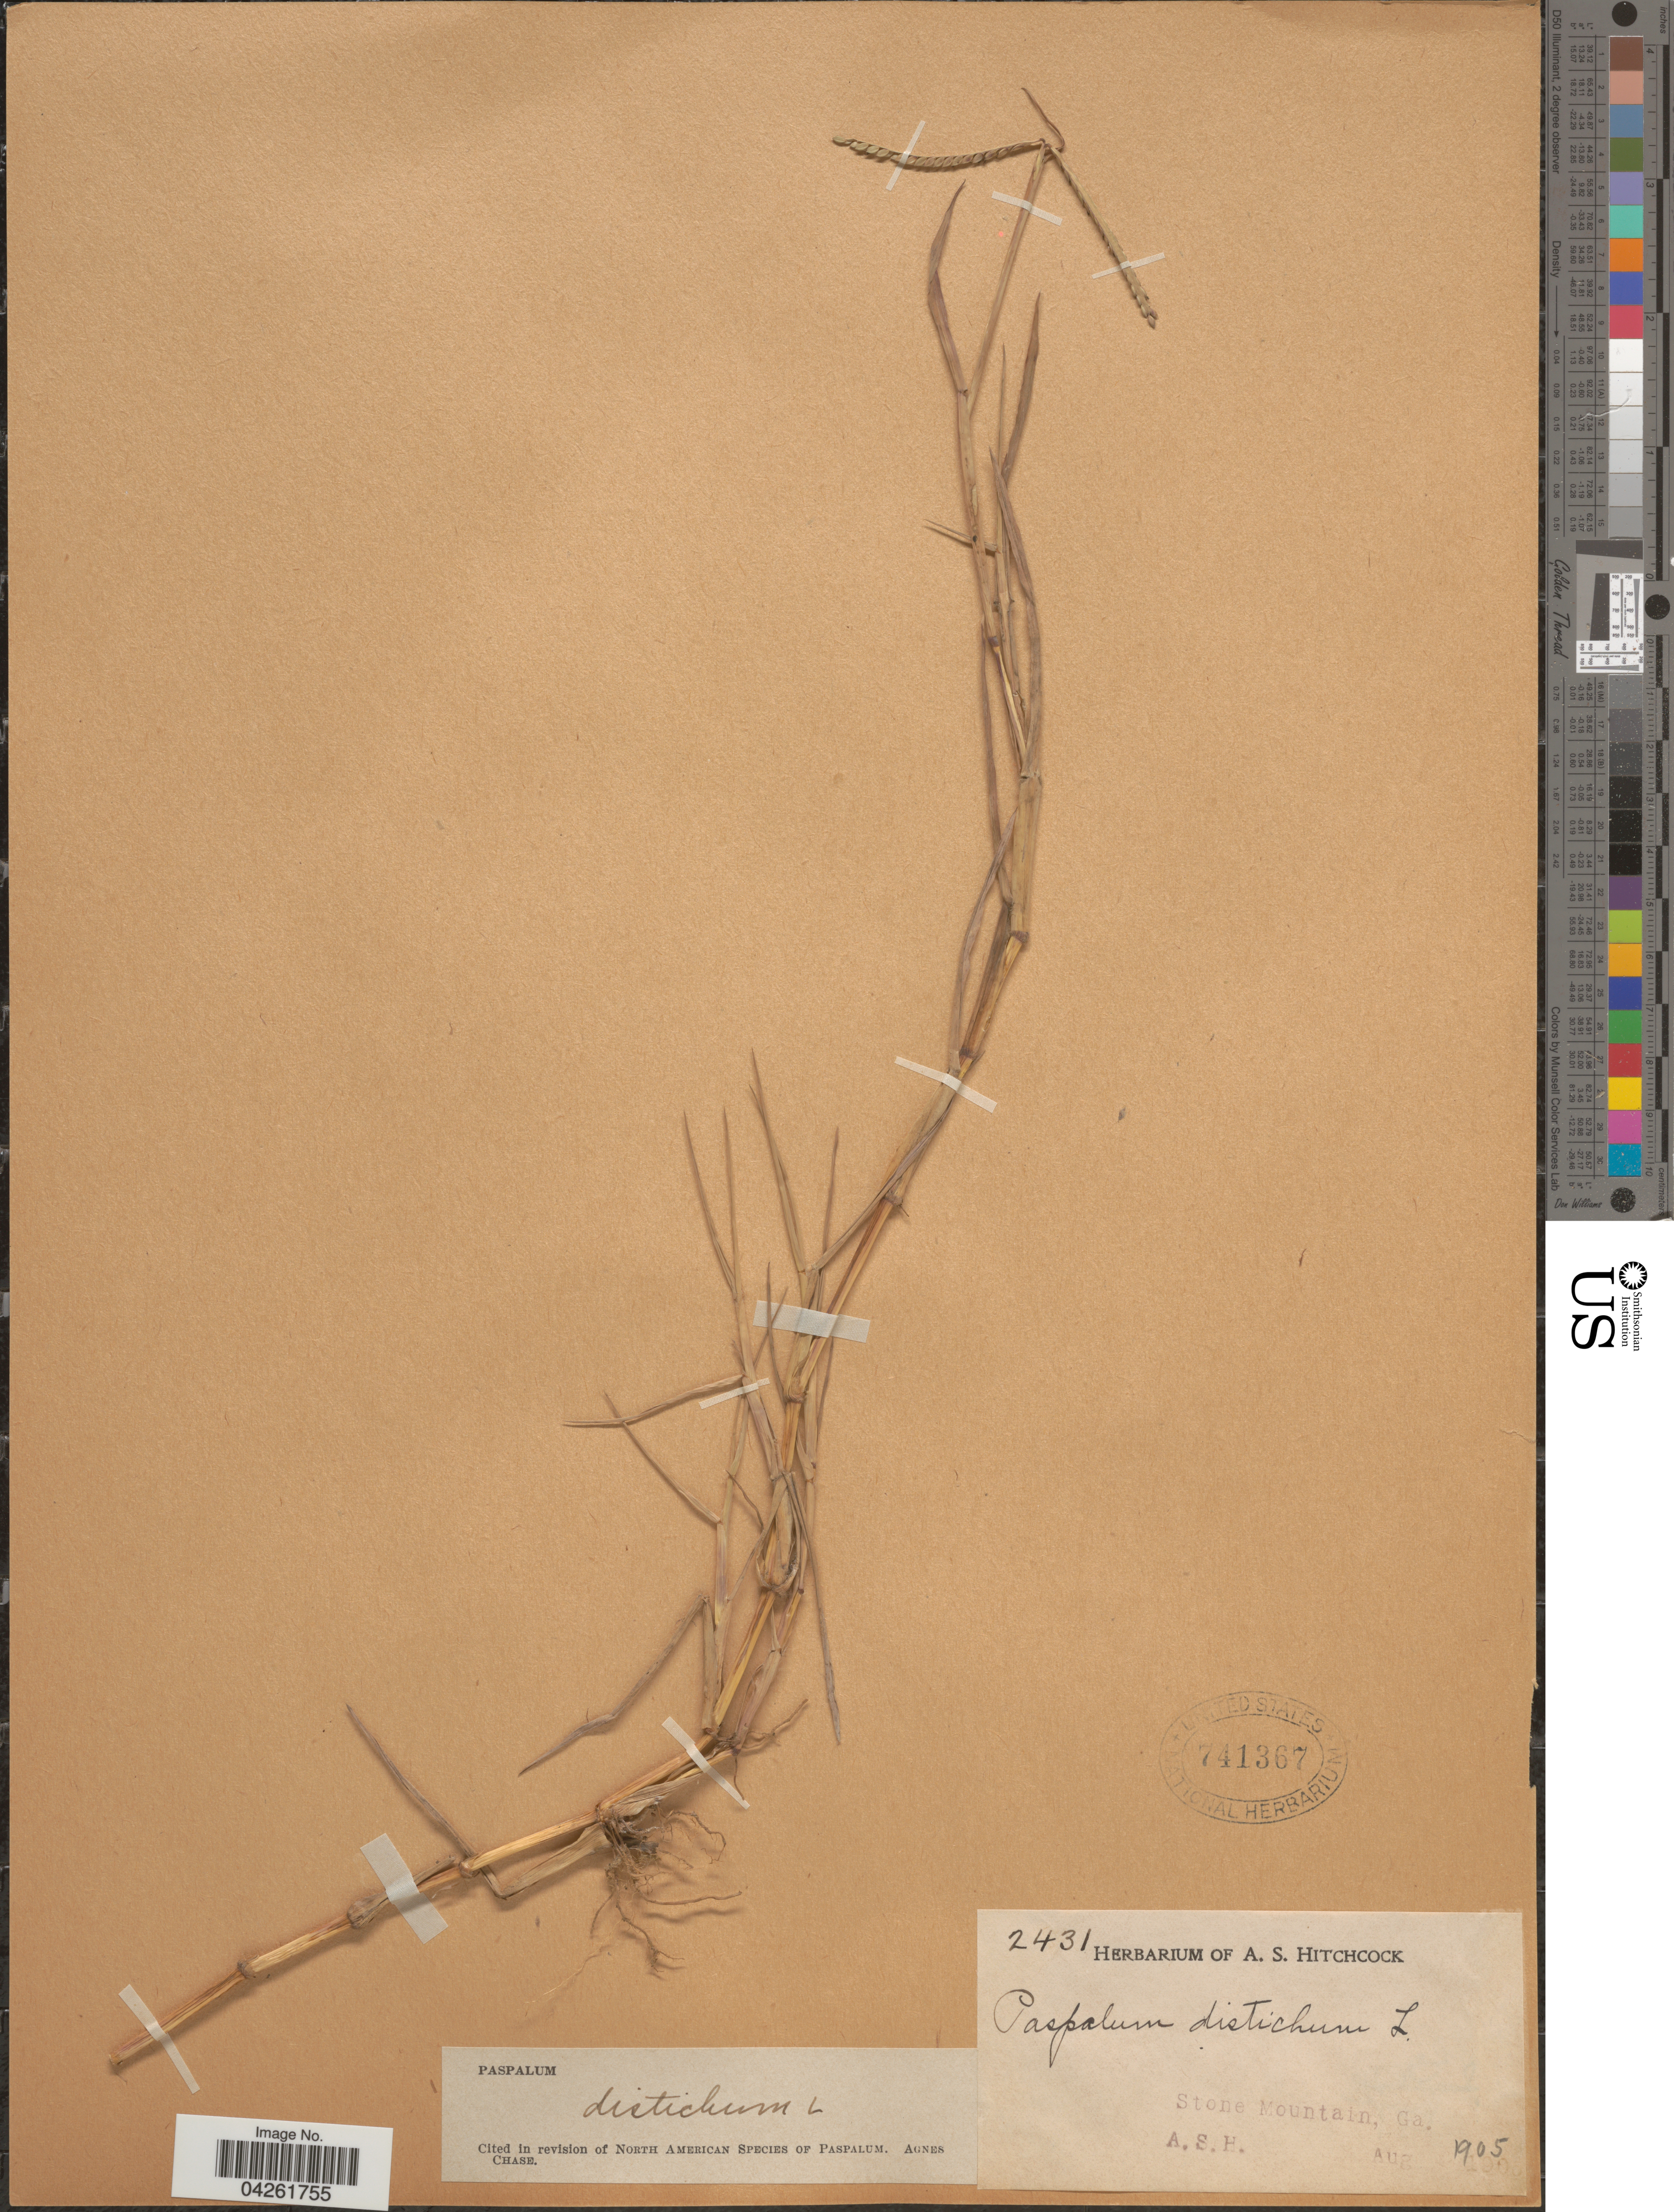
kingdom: Plantae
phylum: Tracheophyta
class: Liliopsida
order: Poales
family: Poaceae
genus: Paspalum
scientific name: Paspalum distichum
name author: L.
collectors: A. S. Hitchcock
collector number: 2431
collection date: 1905-08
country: United States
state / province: Georgia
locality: Stone Mountain.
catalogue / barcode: US 741367